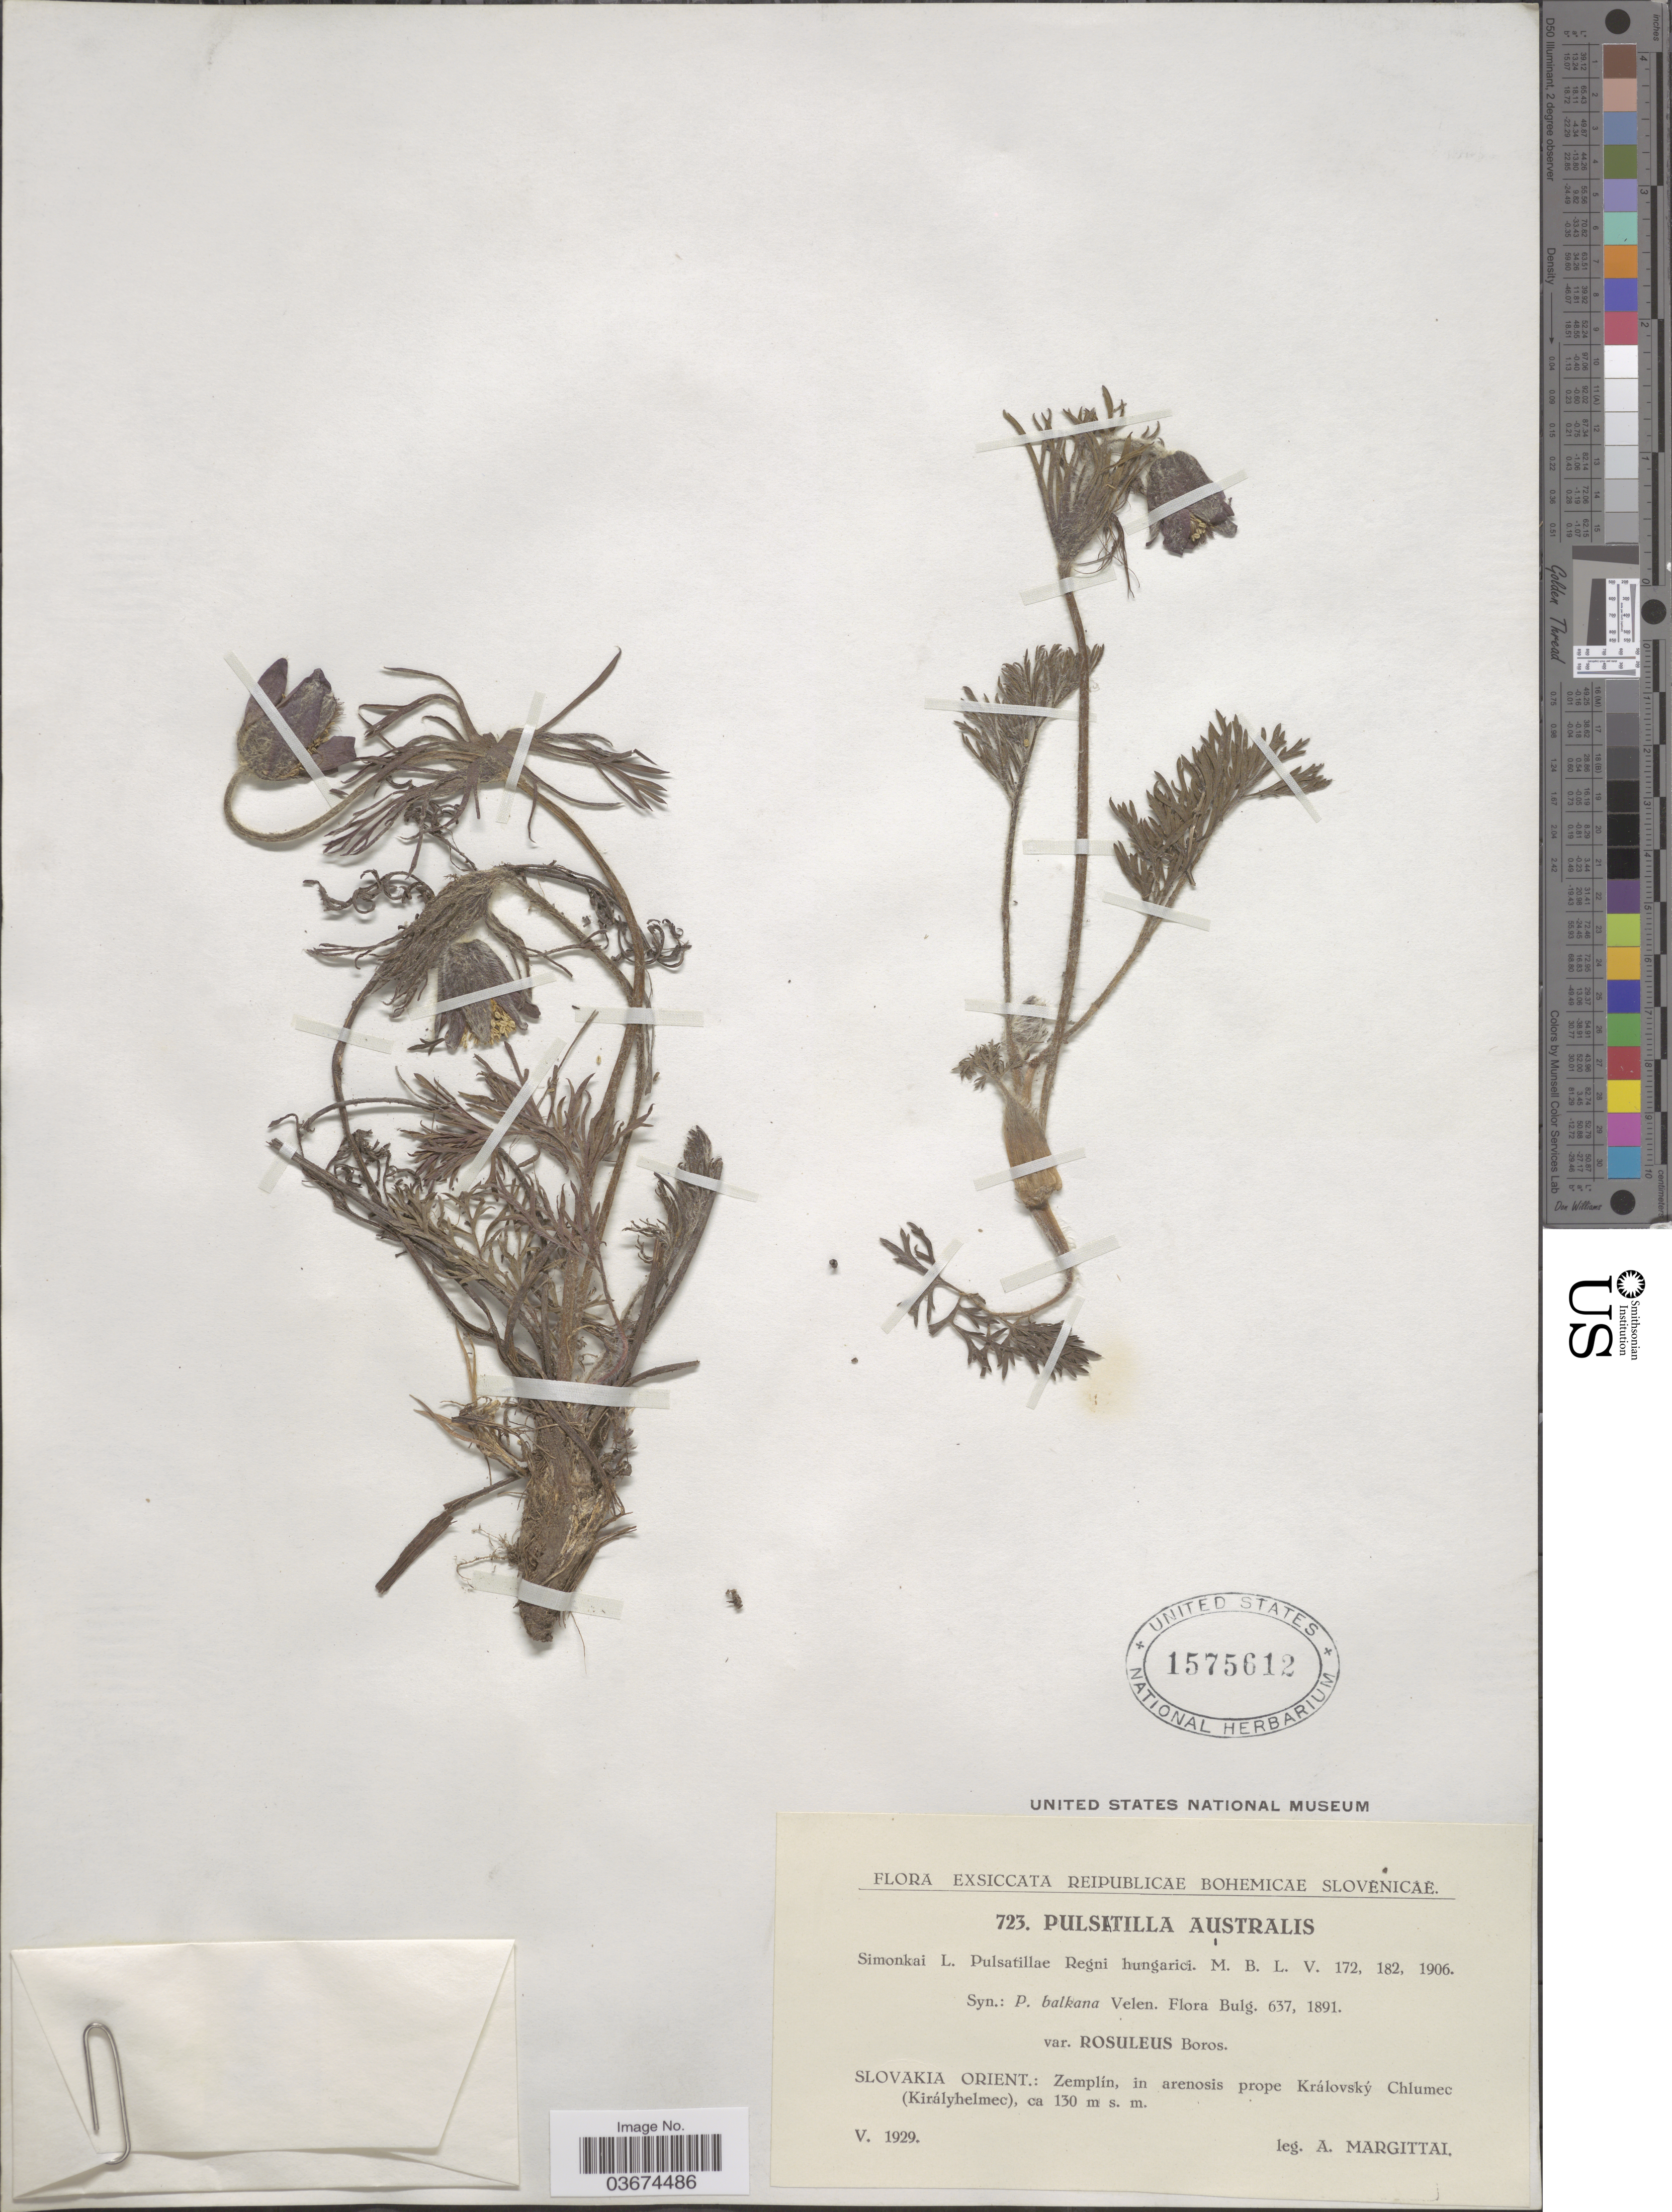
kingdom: Plantae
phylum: Tracheophyta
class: Magnoliopsida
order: Ranunculales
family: Ranunculaceae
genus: Pulsatilla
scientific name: Pulsatilla australis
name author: (Heuff.) Soó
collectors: A. Margittai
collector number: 723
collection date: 1929-05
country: Slovakia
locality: Reipublicae Bohemicae Slovenicae. Slovakia Orient.: Zemplín, in arenosis prope Královský Chlumec (Királyhelmec).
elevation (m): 130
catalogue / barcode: US 1575612